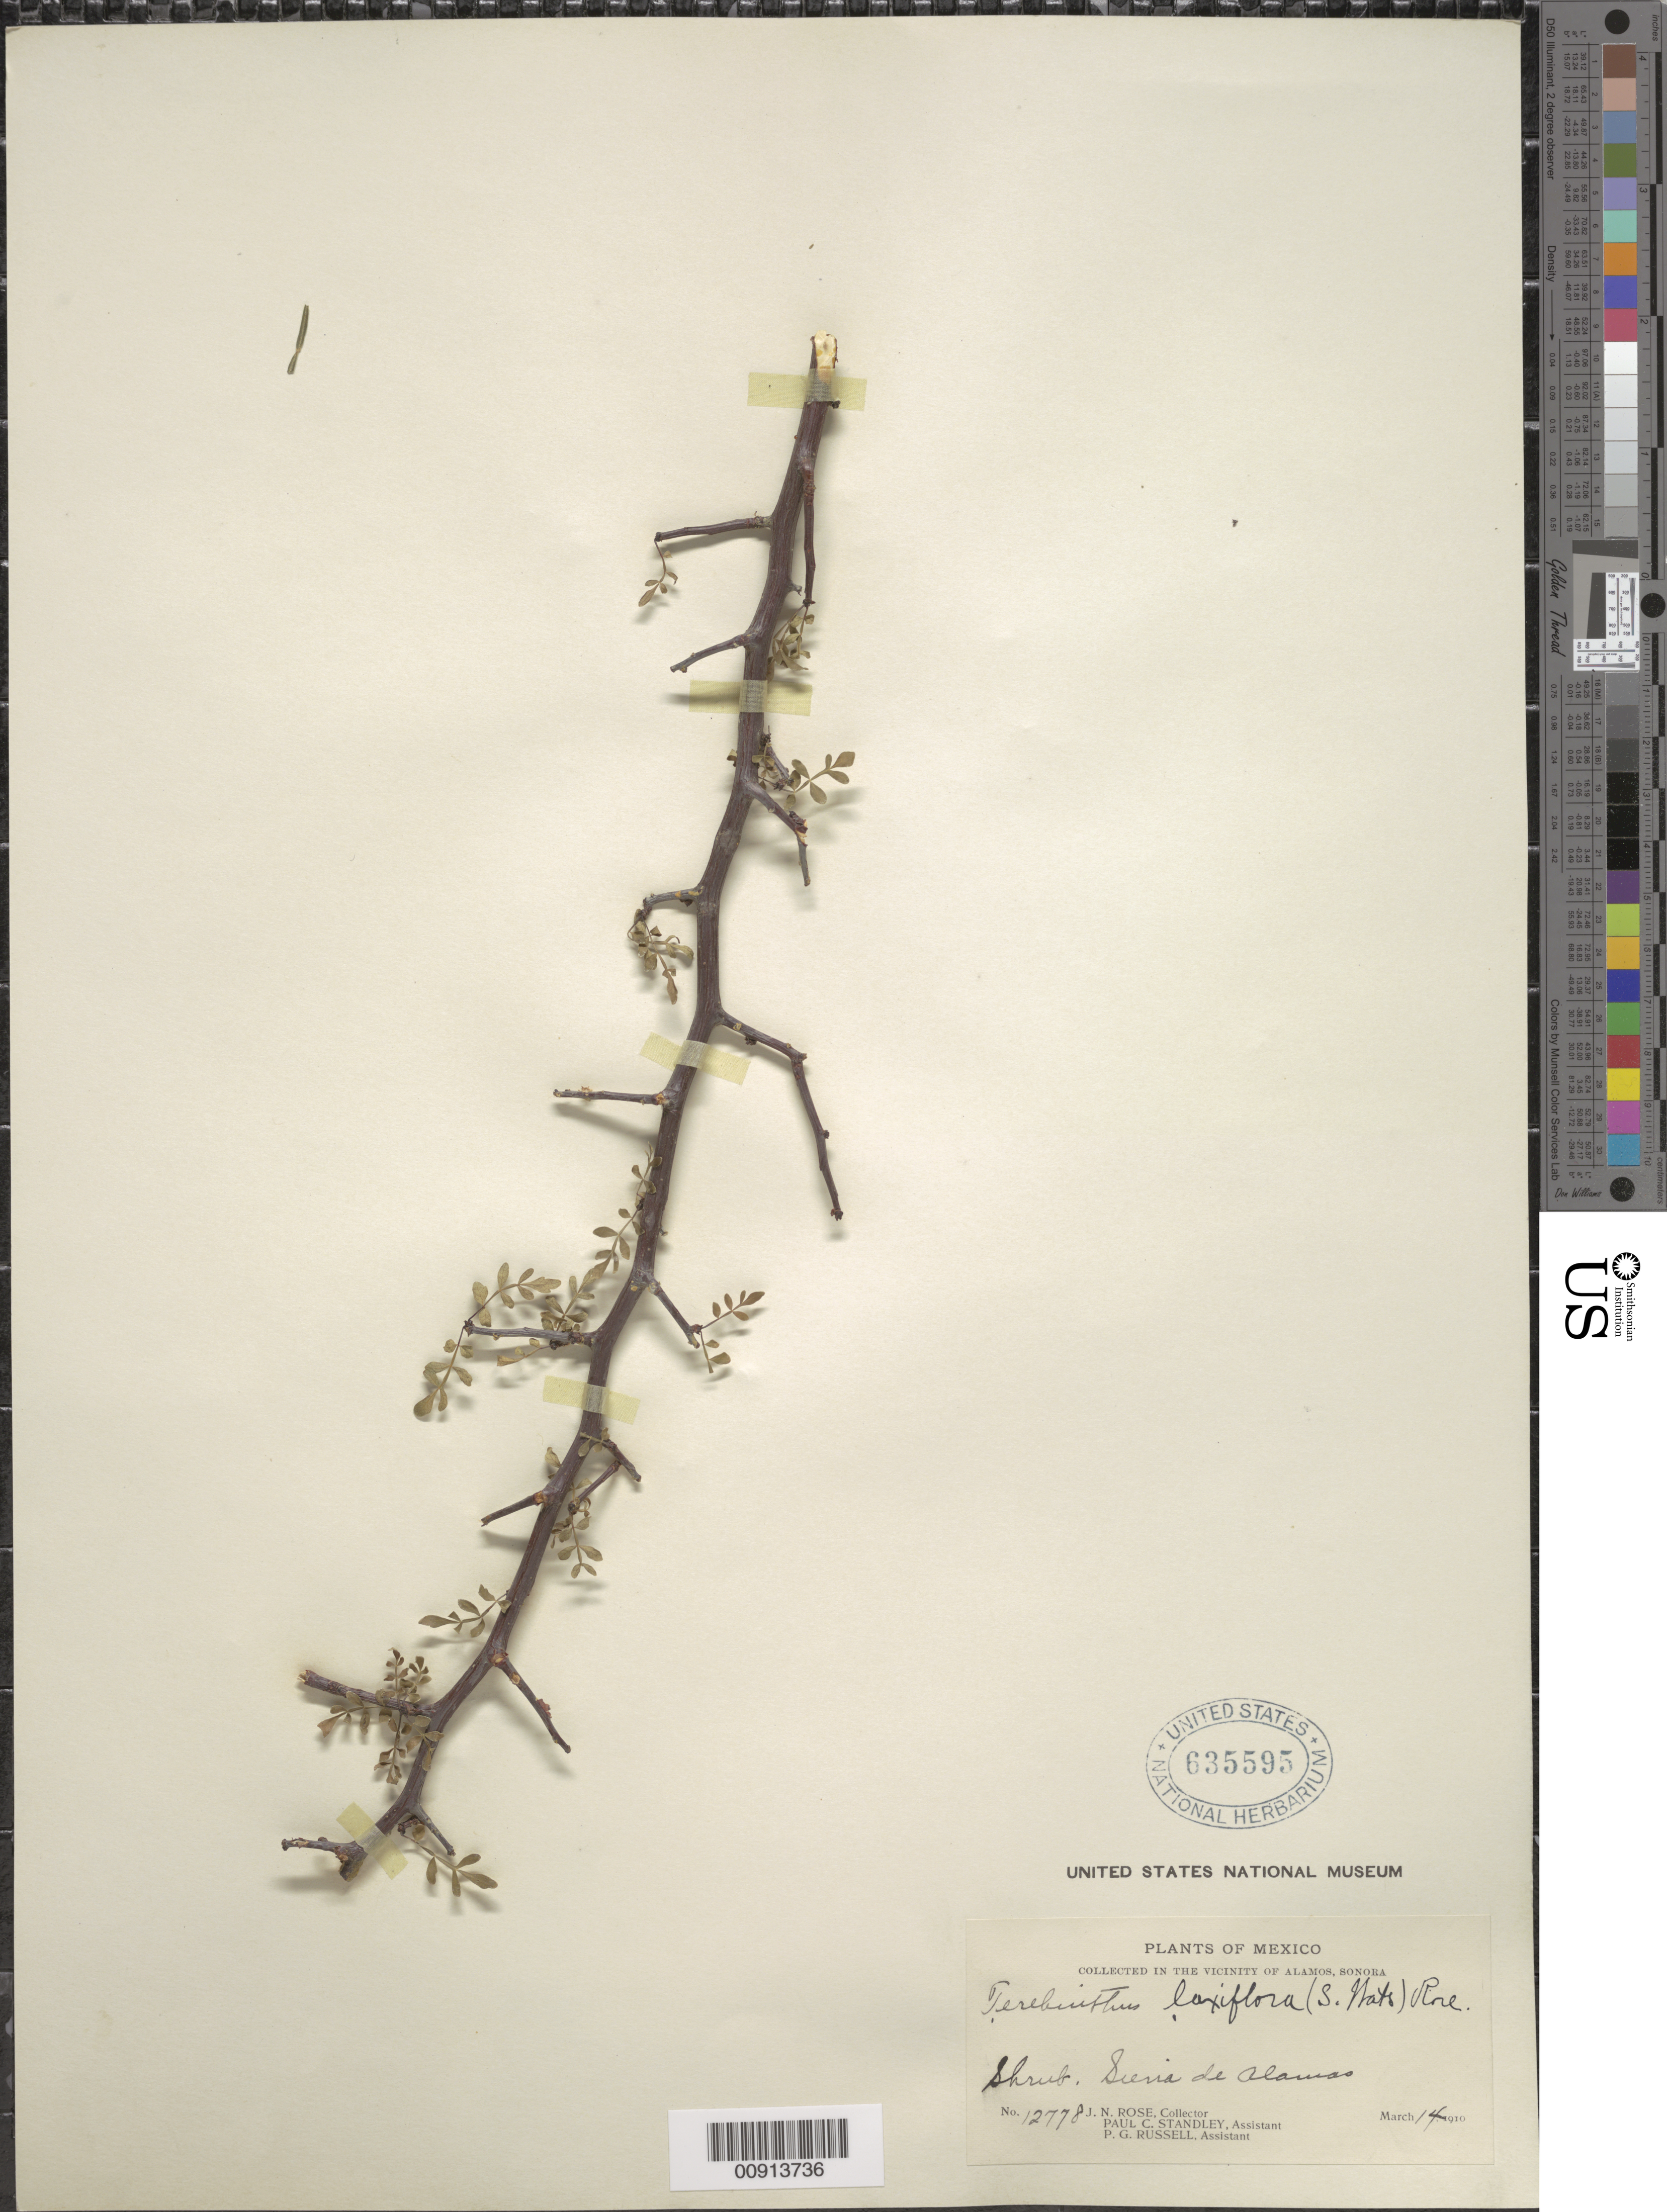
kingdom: Plantae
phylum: Tracheophyta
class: Magnoliopsida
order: Sapindales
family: Burseraceae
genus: Bursera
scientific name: Bursera laxiflora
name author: S. Watson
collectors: J. N. Rose, P. C. Standley & P. G. Russell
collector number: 12778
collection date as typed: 14 Mar 1910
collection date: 1910-03-14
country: Mexico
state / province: Sonora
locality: Sierra de Alamos. Vicinity of Alamos, Sonora.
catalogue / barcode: US 635595